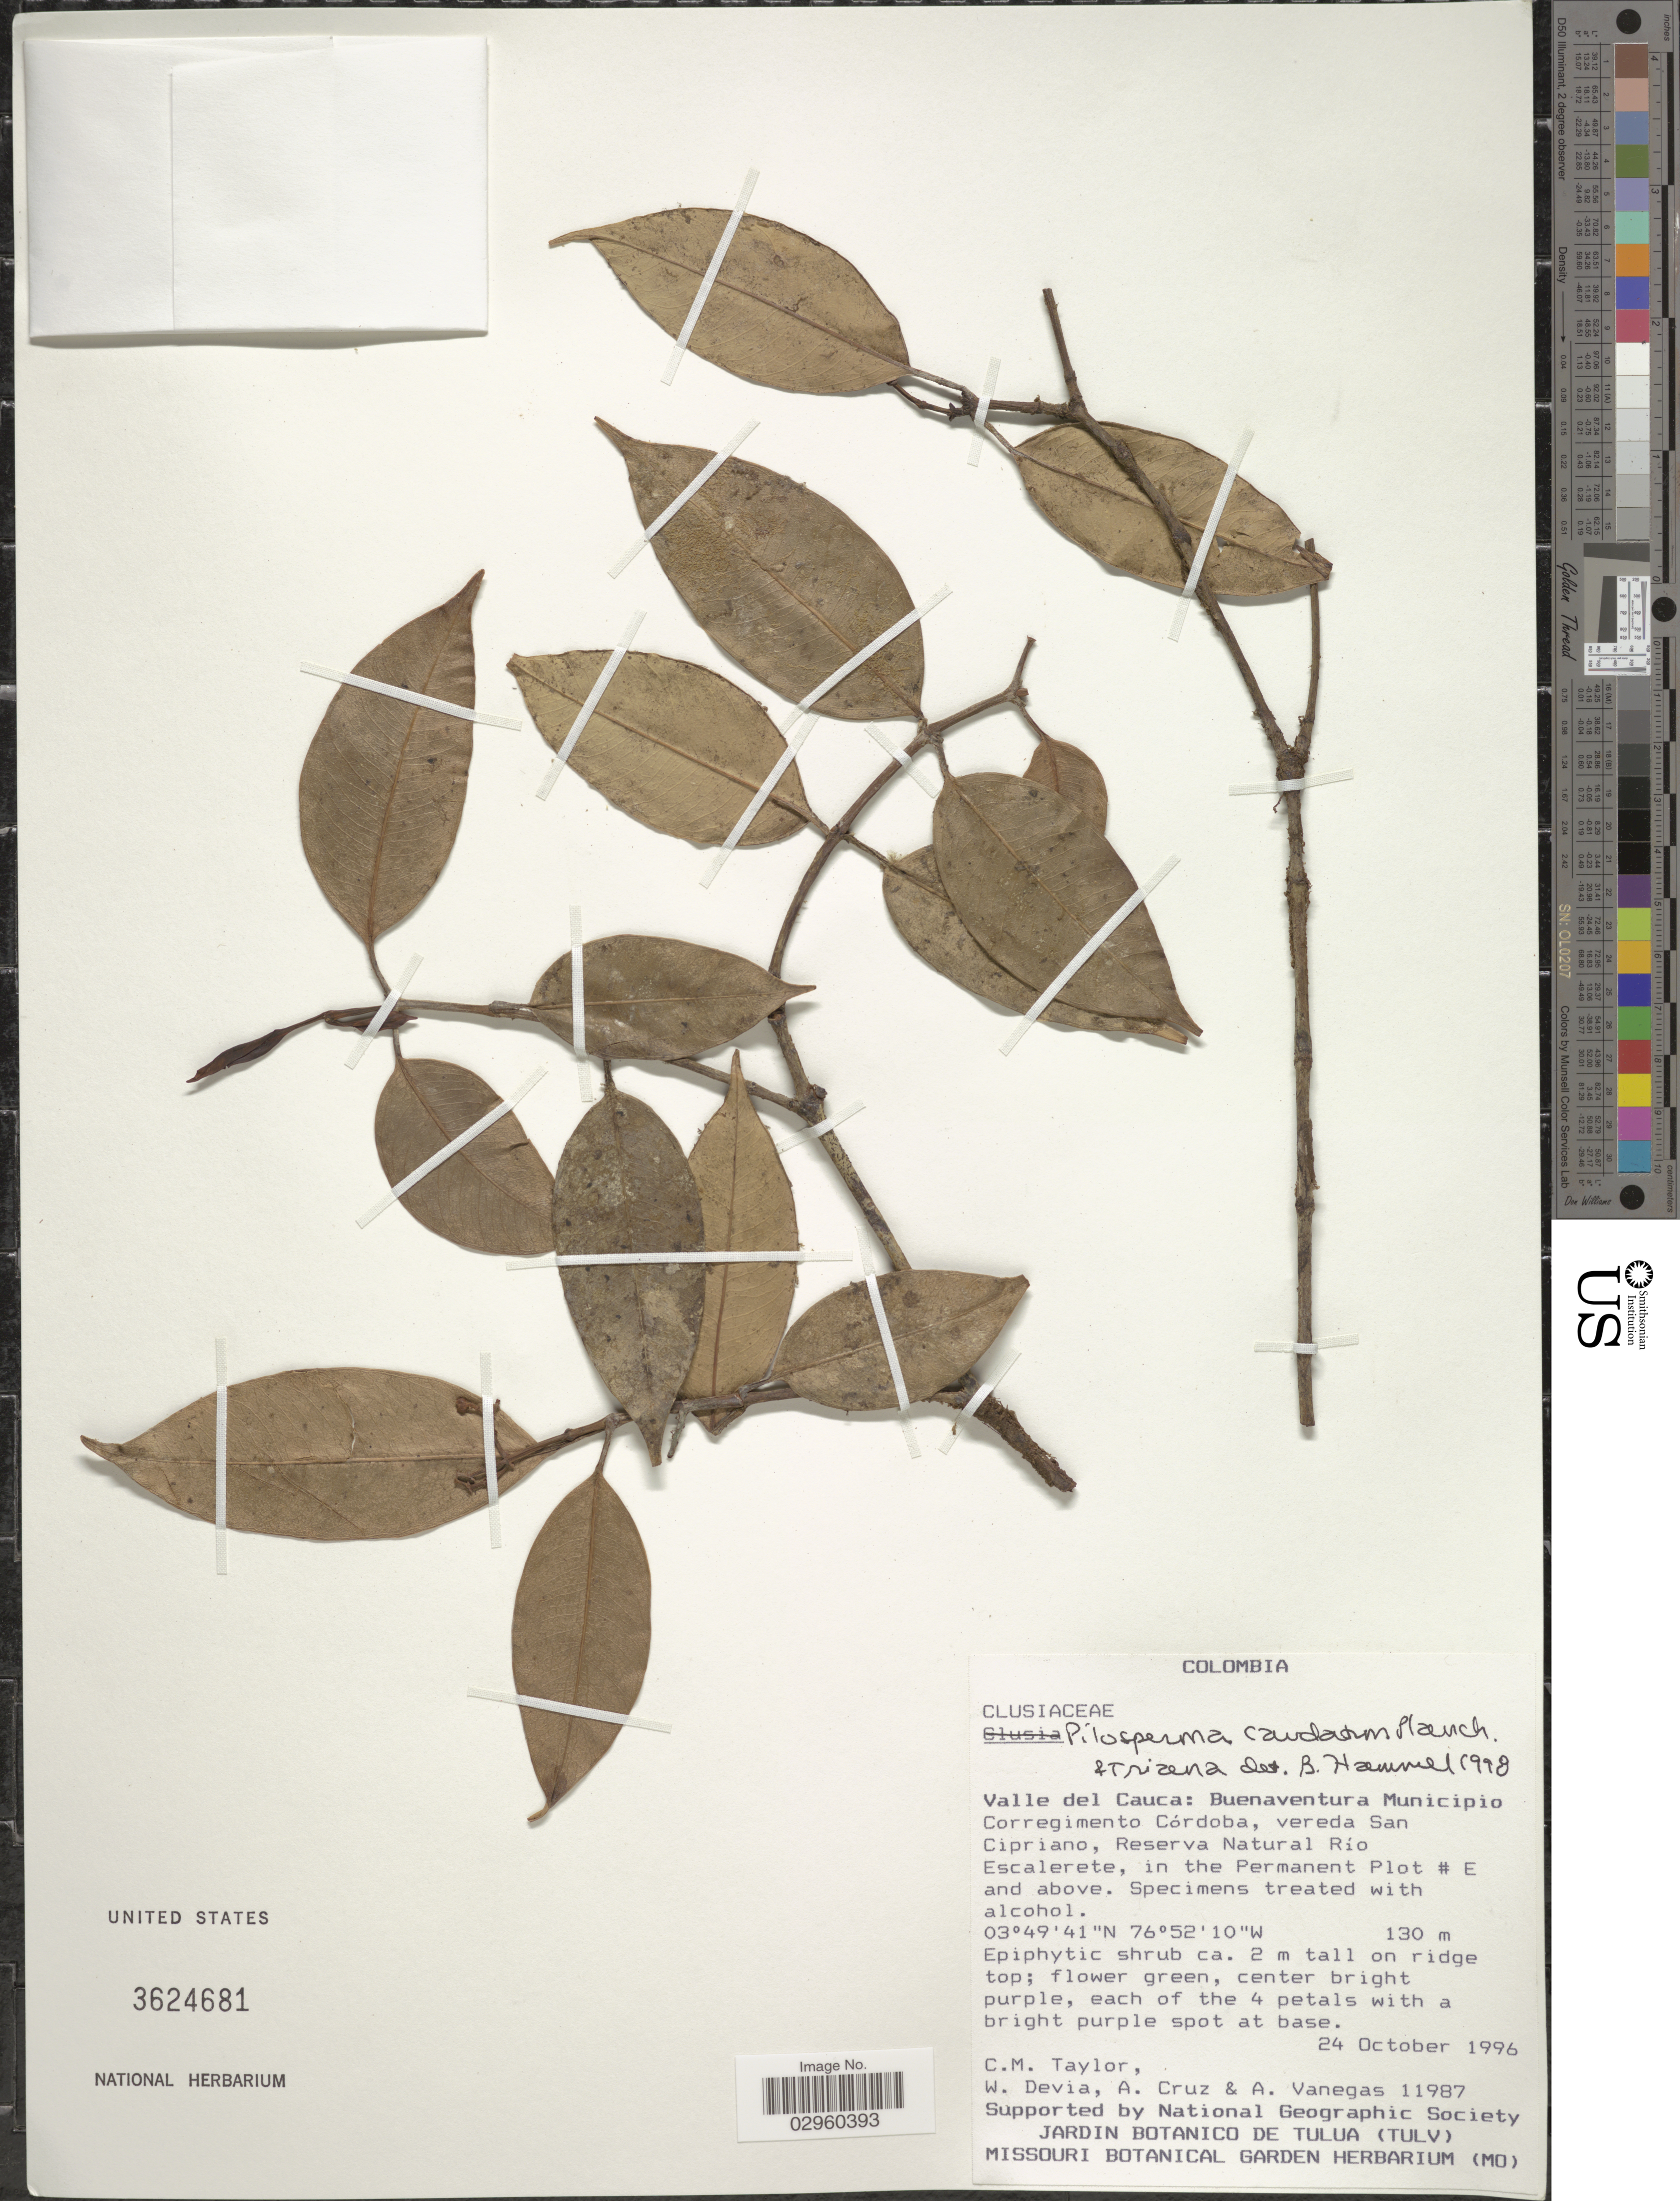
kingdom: Plantae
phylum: Tracheophyta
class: Magnoliopsida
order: Malpighiales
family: Clusiaceae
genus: Clusia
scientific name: Clusia caudata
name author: (Planch. & Triana) Pipoly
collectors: C. M. Taylor, W. Devia, A. Cruz & A. Vanegas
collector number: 11987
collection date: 1996-10-24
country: Colombia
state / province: Valle del Cauca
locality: Valle del Cauca: Buenaventura Municipio. Cooregimento Córdoba, vereda San Cipriano, Reserva Natural Río Escalerete, in the Permanent Plot # E and above.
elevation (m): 130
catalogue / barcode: US 3624681